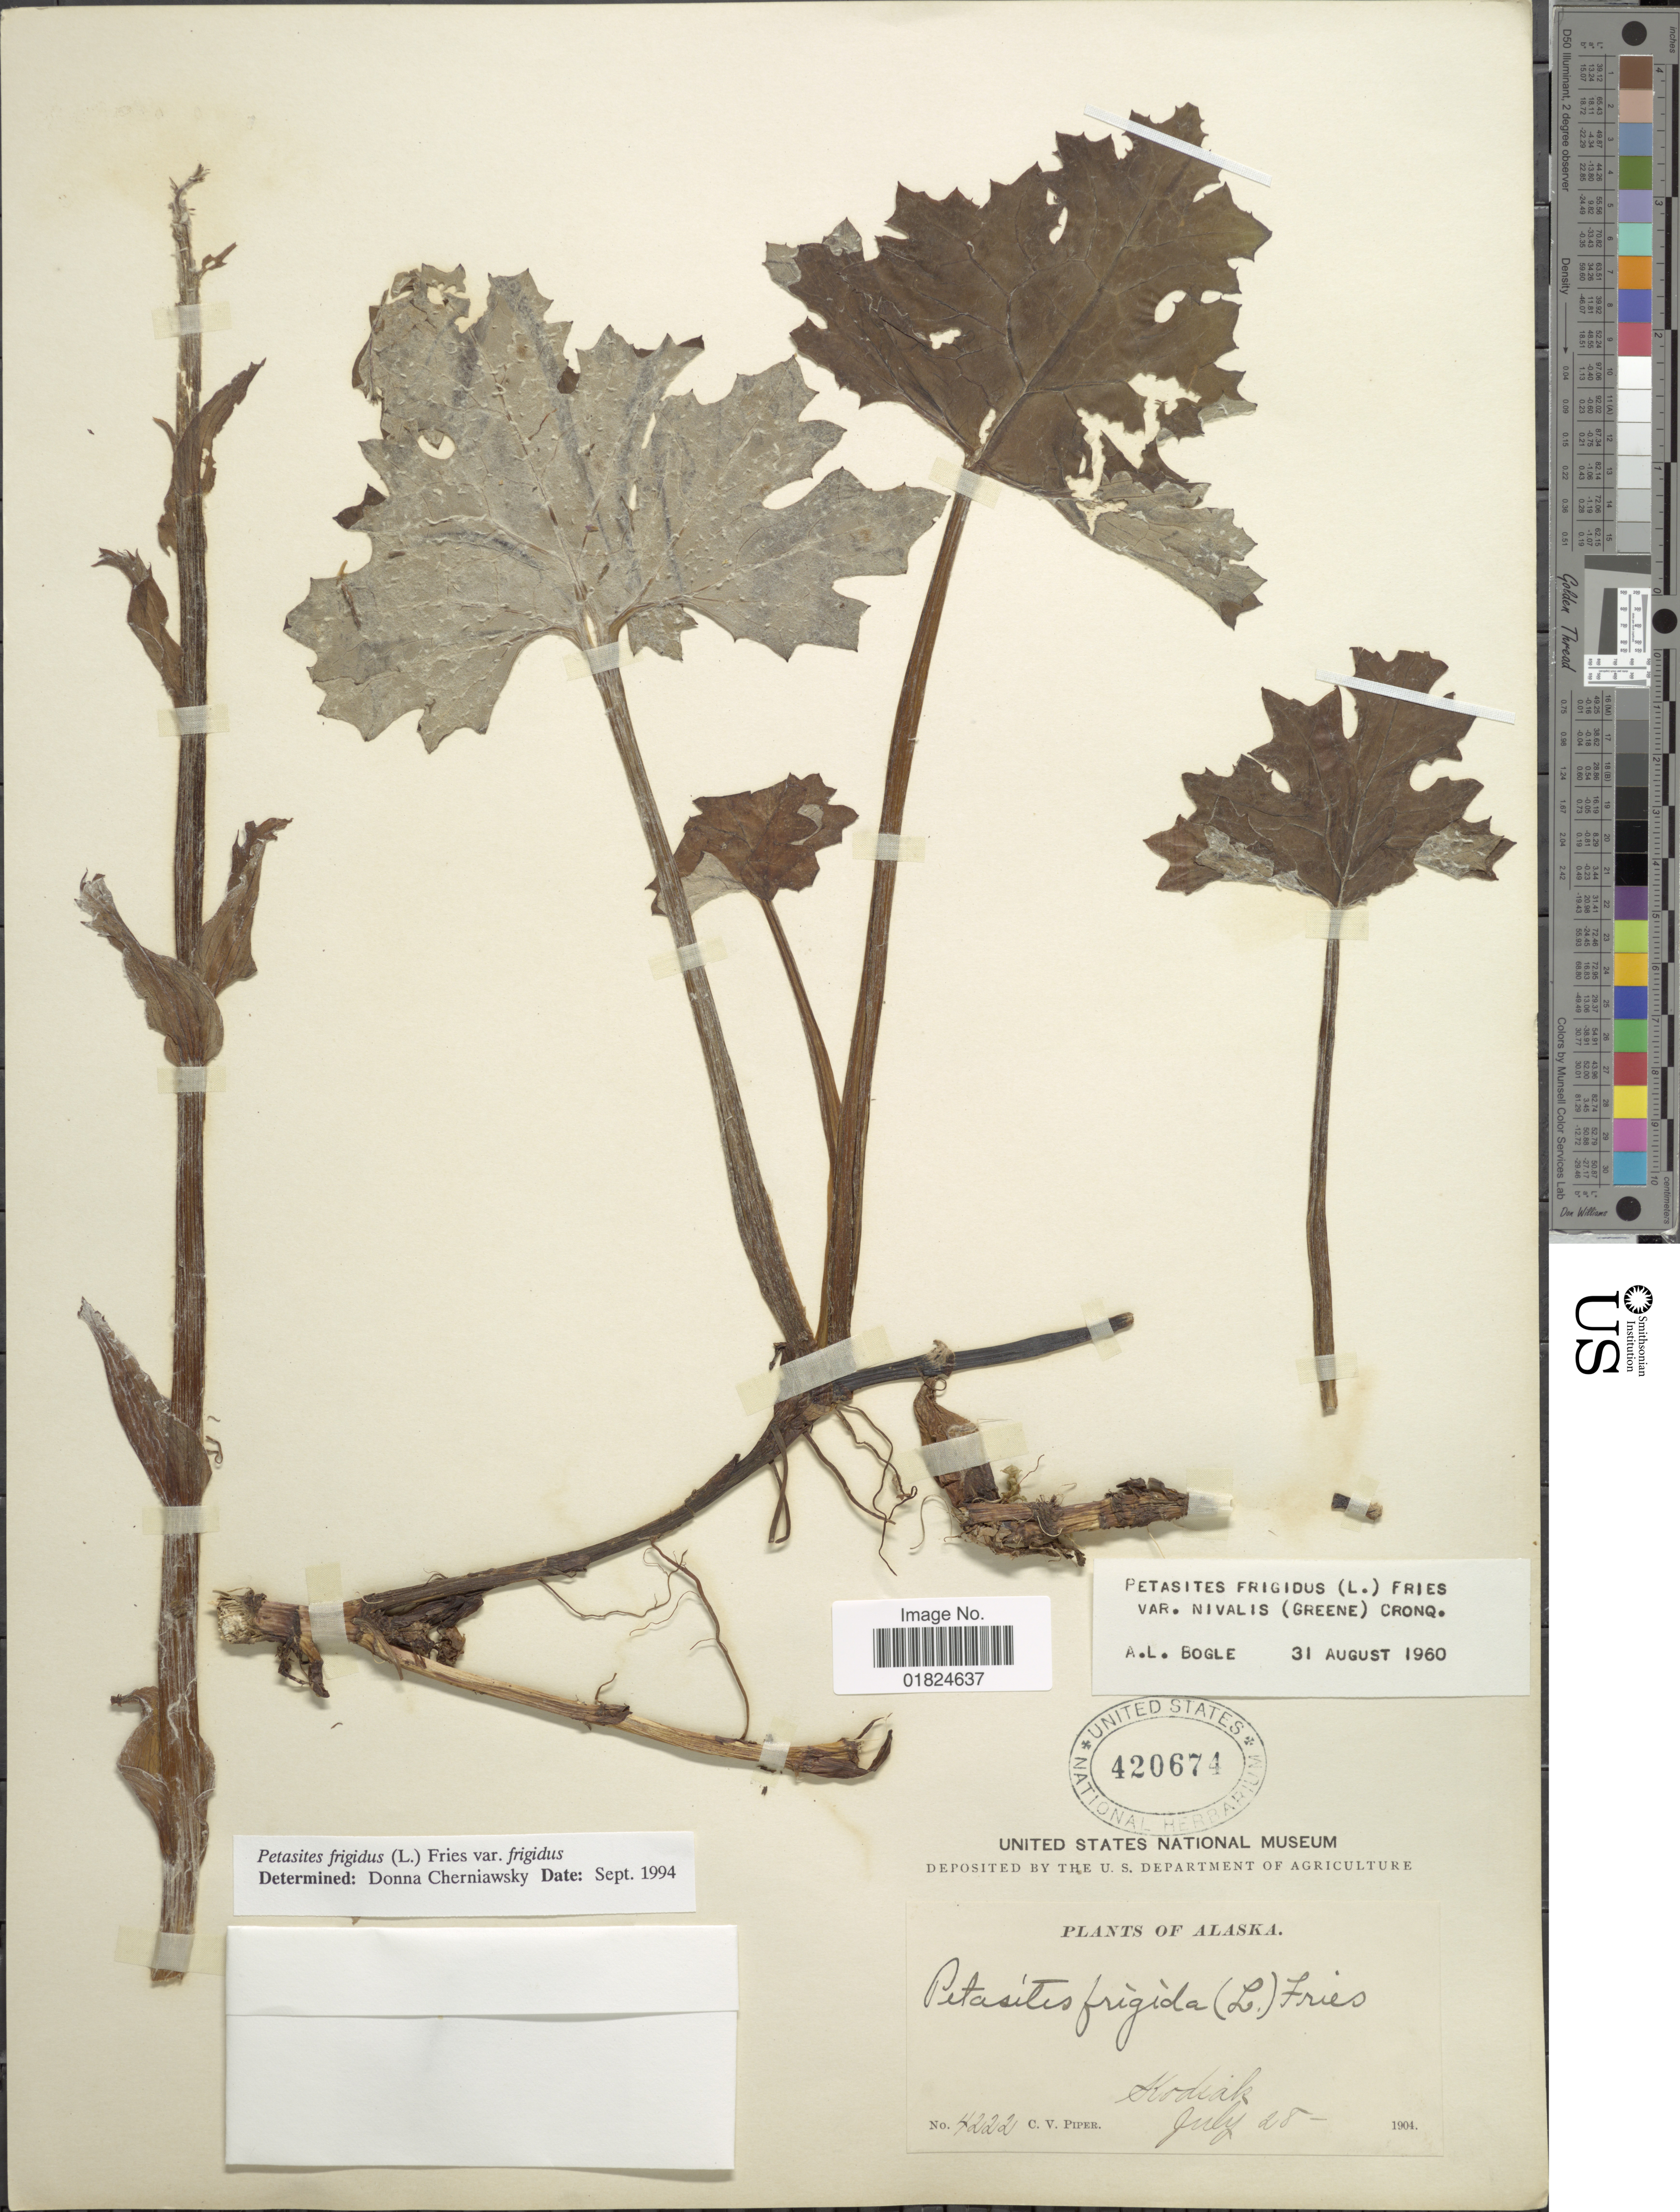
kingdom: Plantae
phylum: Tracheophyta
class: Magnoliopsida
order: Asterales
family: Asteraceae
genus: Petasites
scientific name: Petasites frigidus var. frigidus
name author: (L.) Fr.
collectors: C. V. Piper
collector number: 4222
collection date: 1904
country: United States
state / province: Alaska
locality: Alaska, Kodiak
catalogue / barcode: US 420674